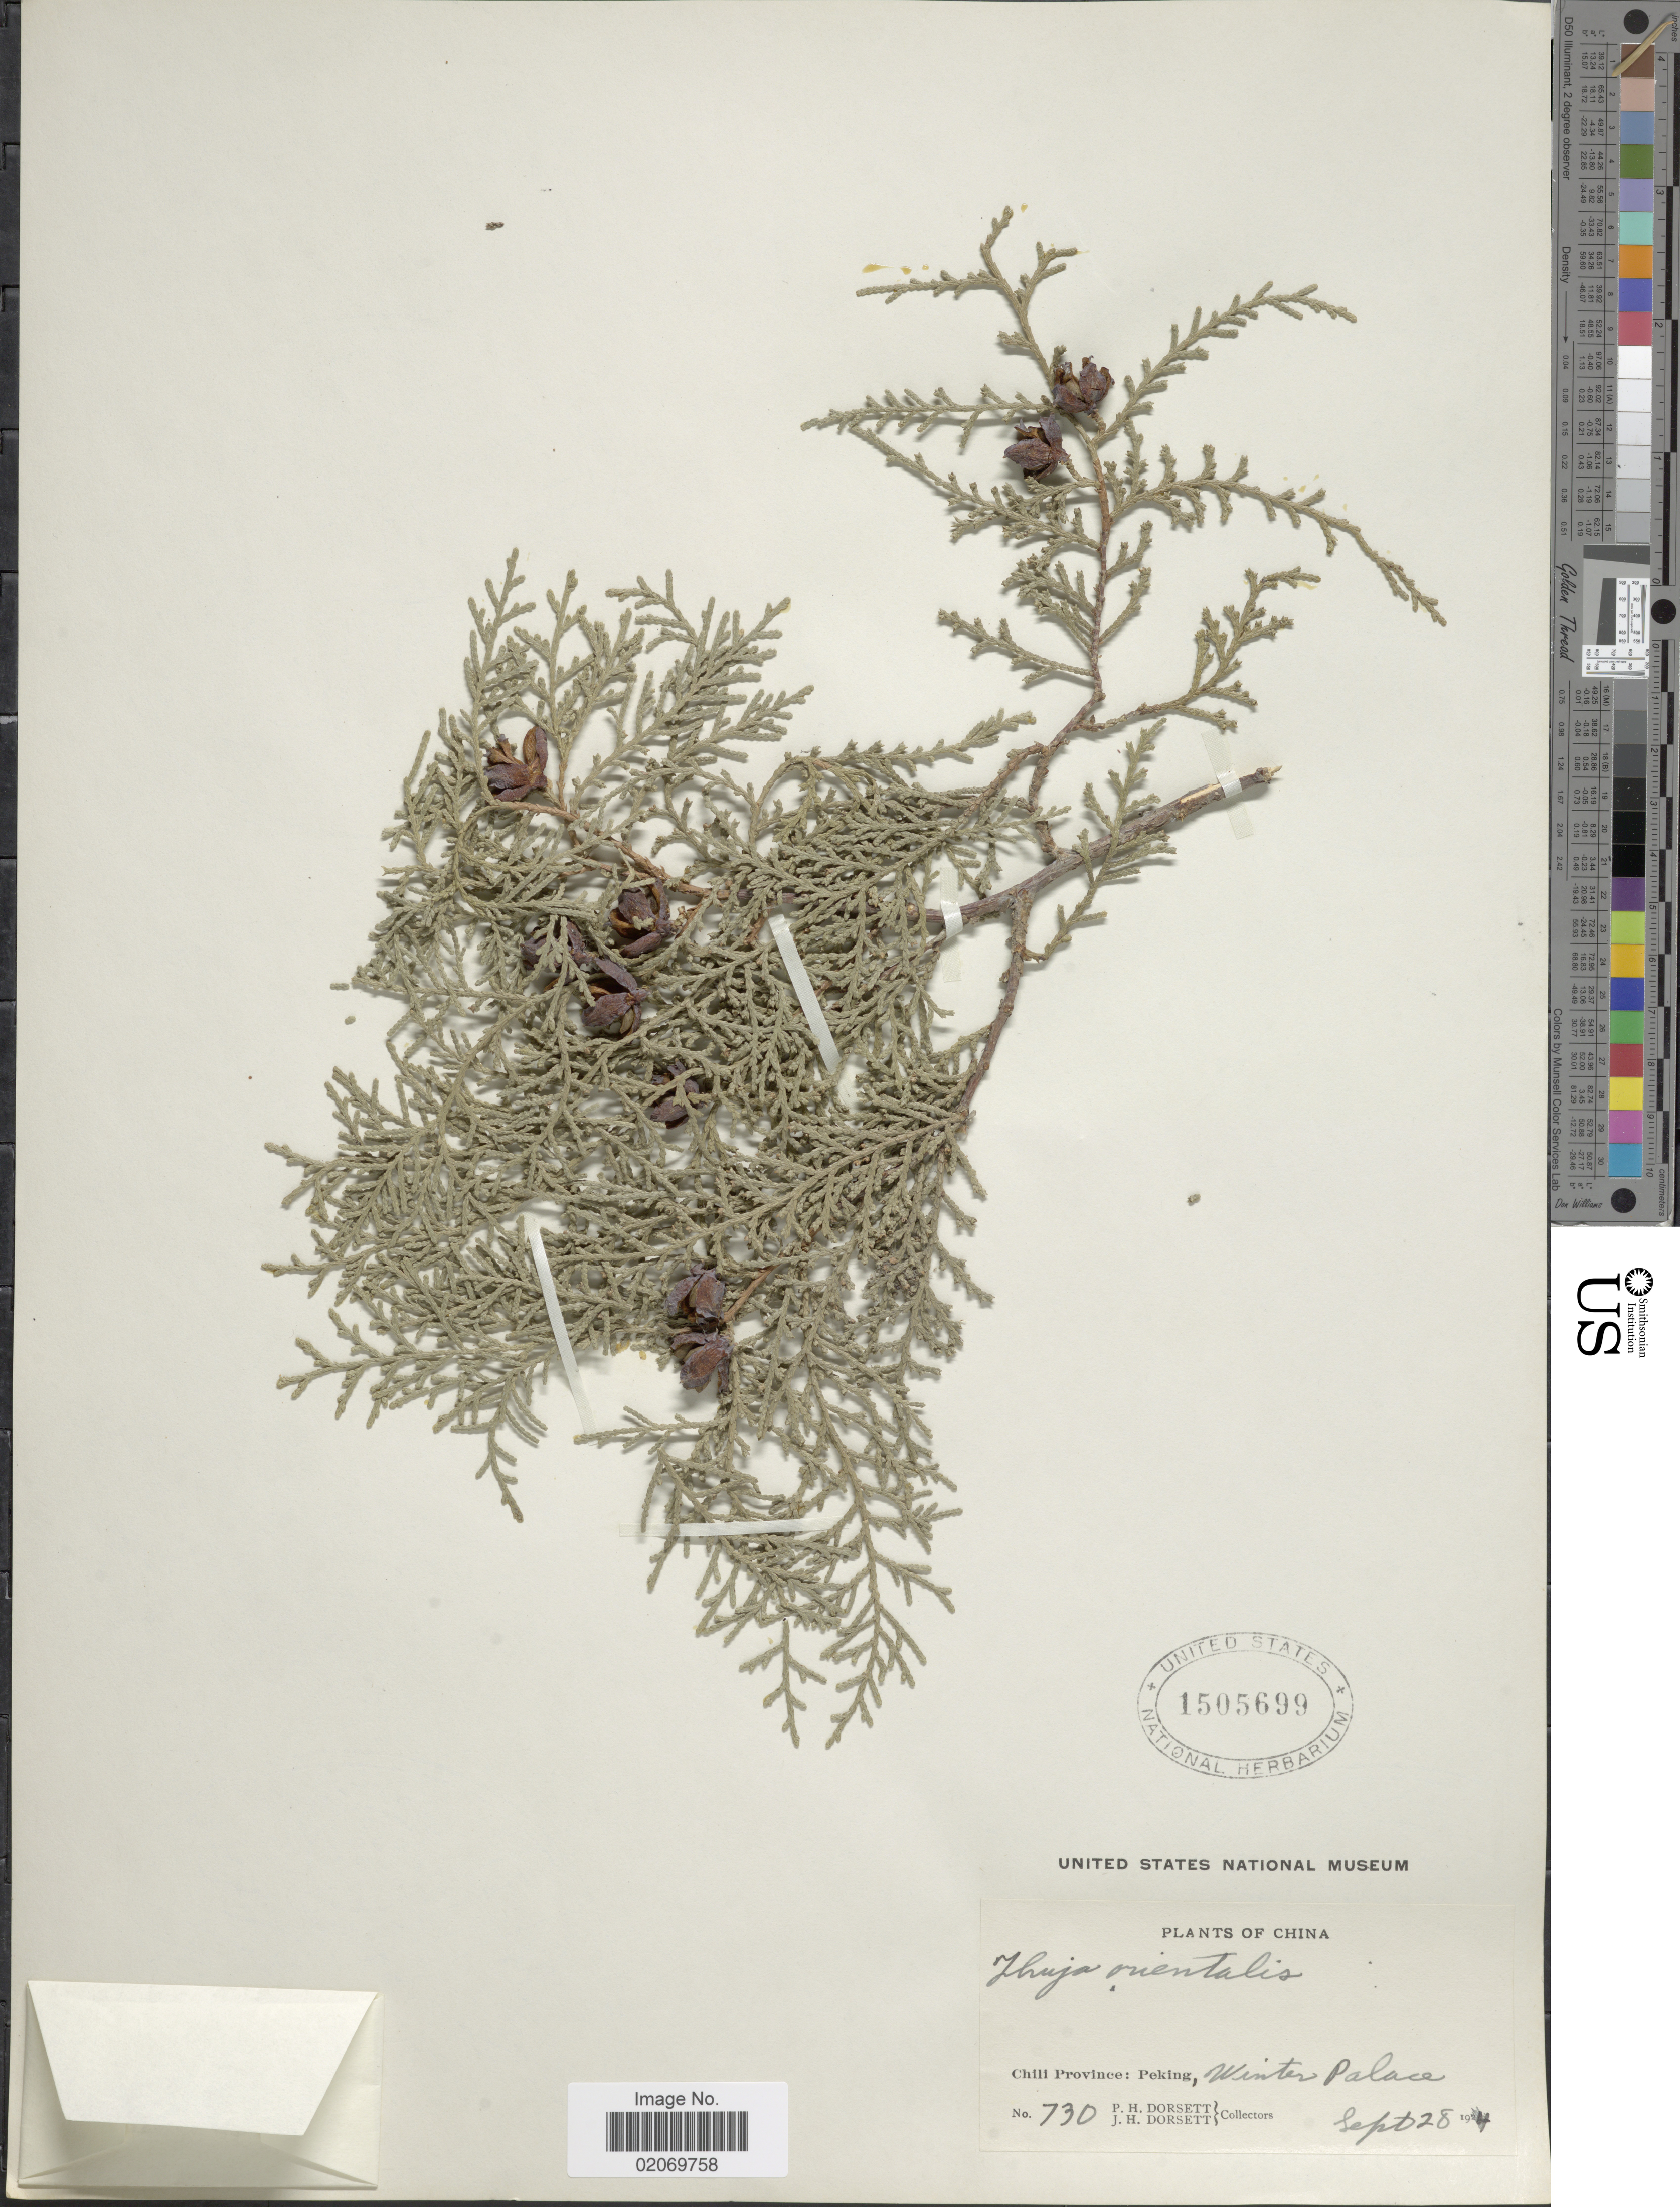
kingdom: Plantae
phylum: Tracheophyta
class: Pinopsida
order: Pinales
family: Cupressaceae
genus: Thuja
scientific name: Thuja orientalis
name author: L.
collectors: P. H. Dorsett & J. Dorsett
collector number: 730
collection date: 1924-09-28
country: China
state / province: Beijing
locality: Chili Province: Peking, Winter Palace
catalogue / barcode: US 1505699